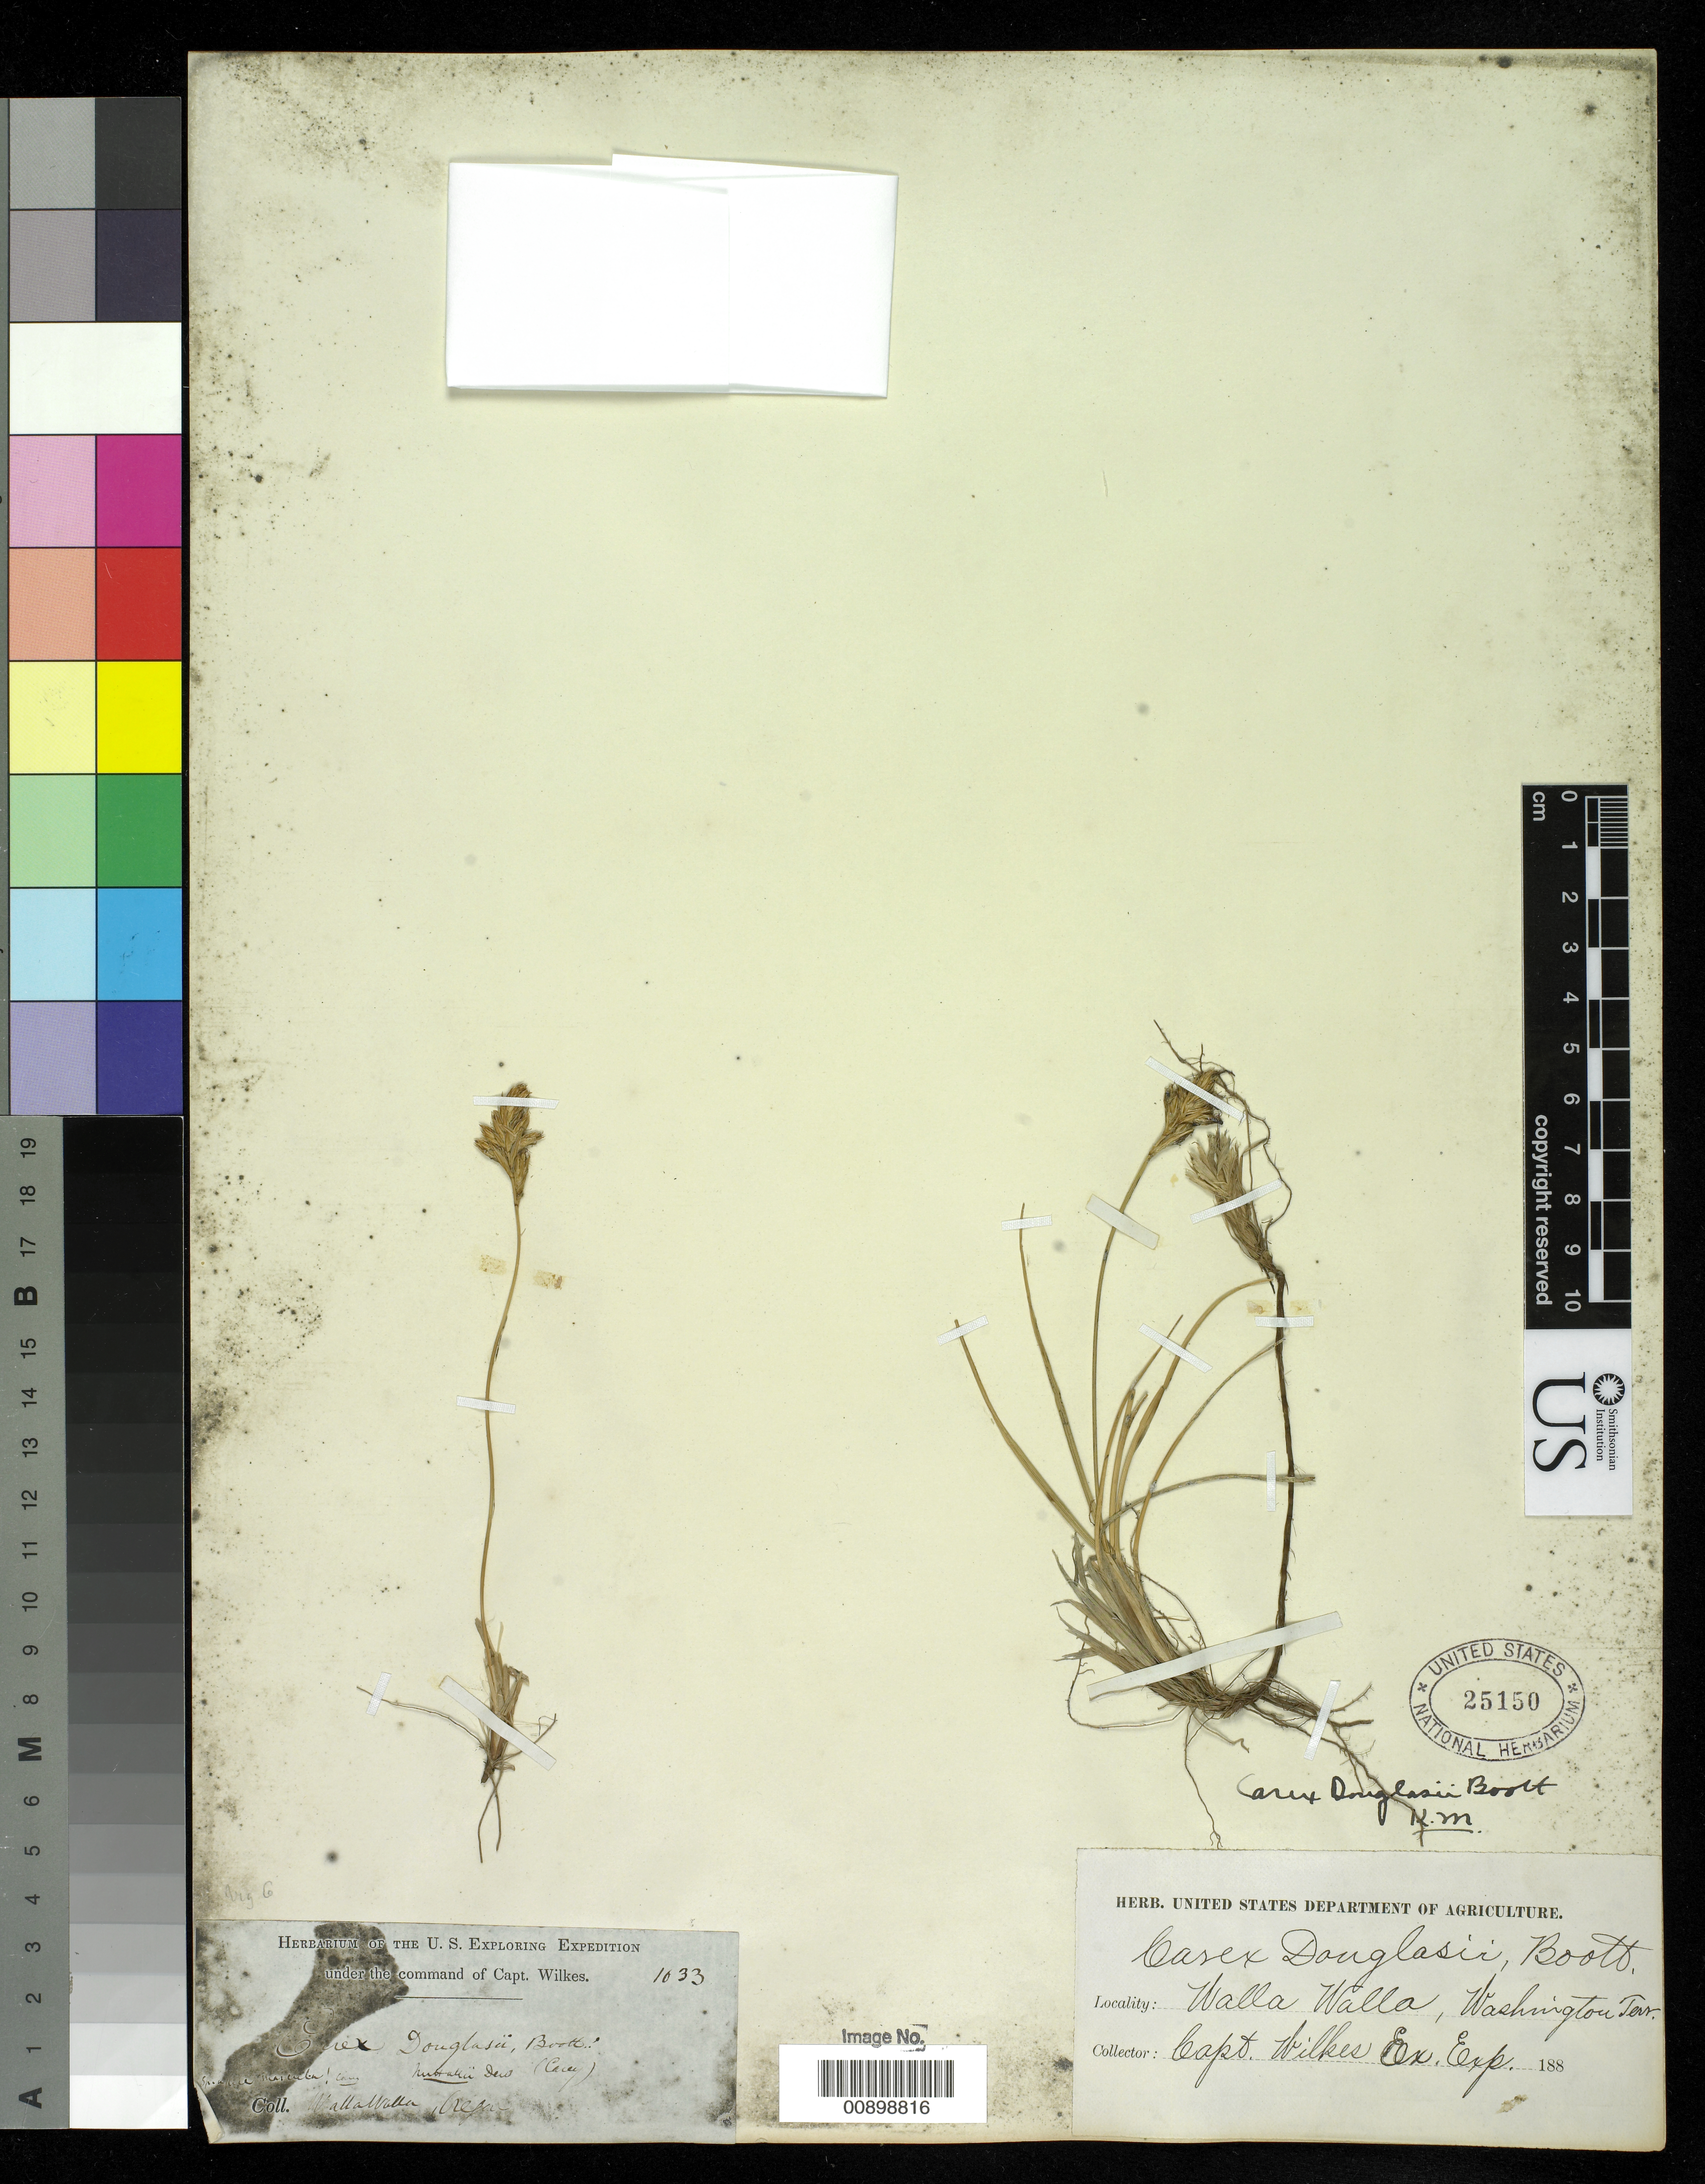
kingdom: Plantae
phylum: Tracheophyta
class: Liliopsida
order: Poales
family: Cyperaceae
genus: Carex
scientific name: Carex douglasii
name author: Boott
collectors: Wilkes Explor. Exped.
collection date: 1838/1842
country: United States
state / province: Washington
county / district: Walla Walla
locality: Walla Walla, Oregon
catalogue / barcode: US 25150